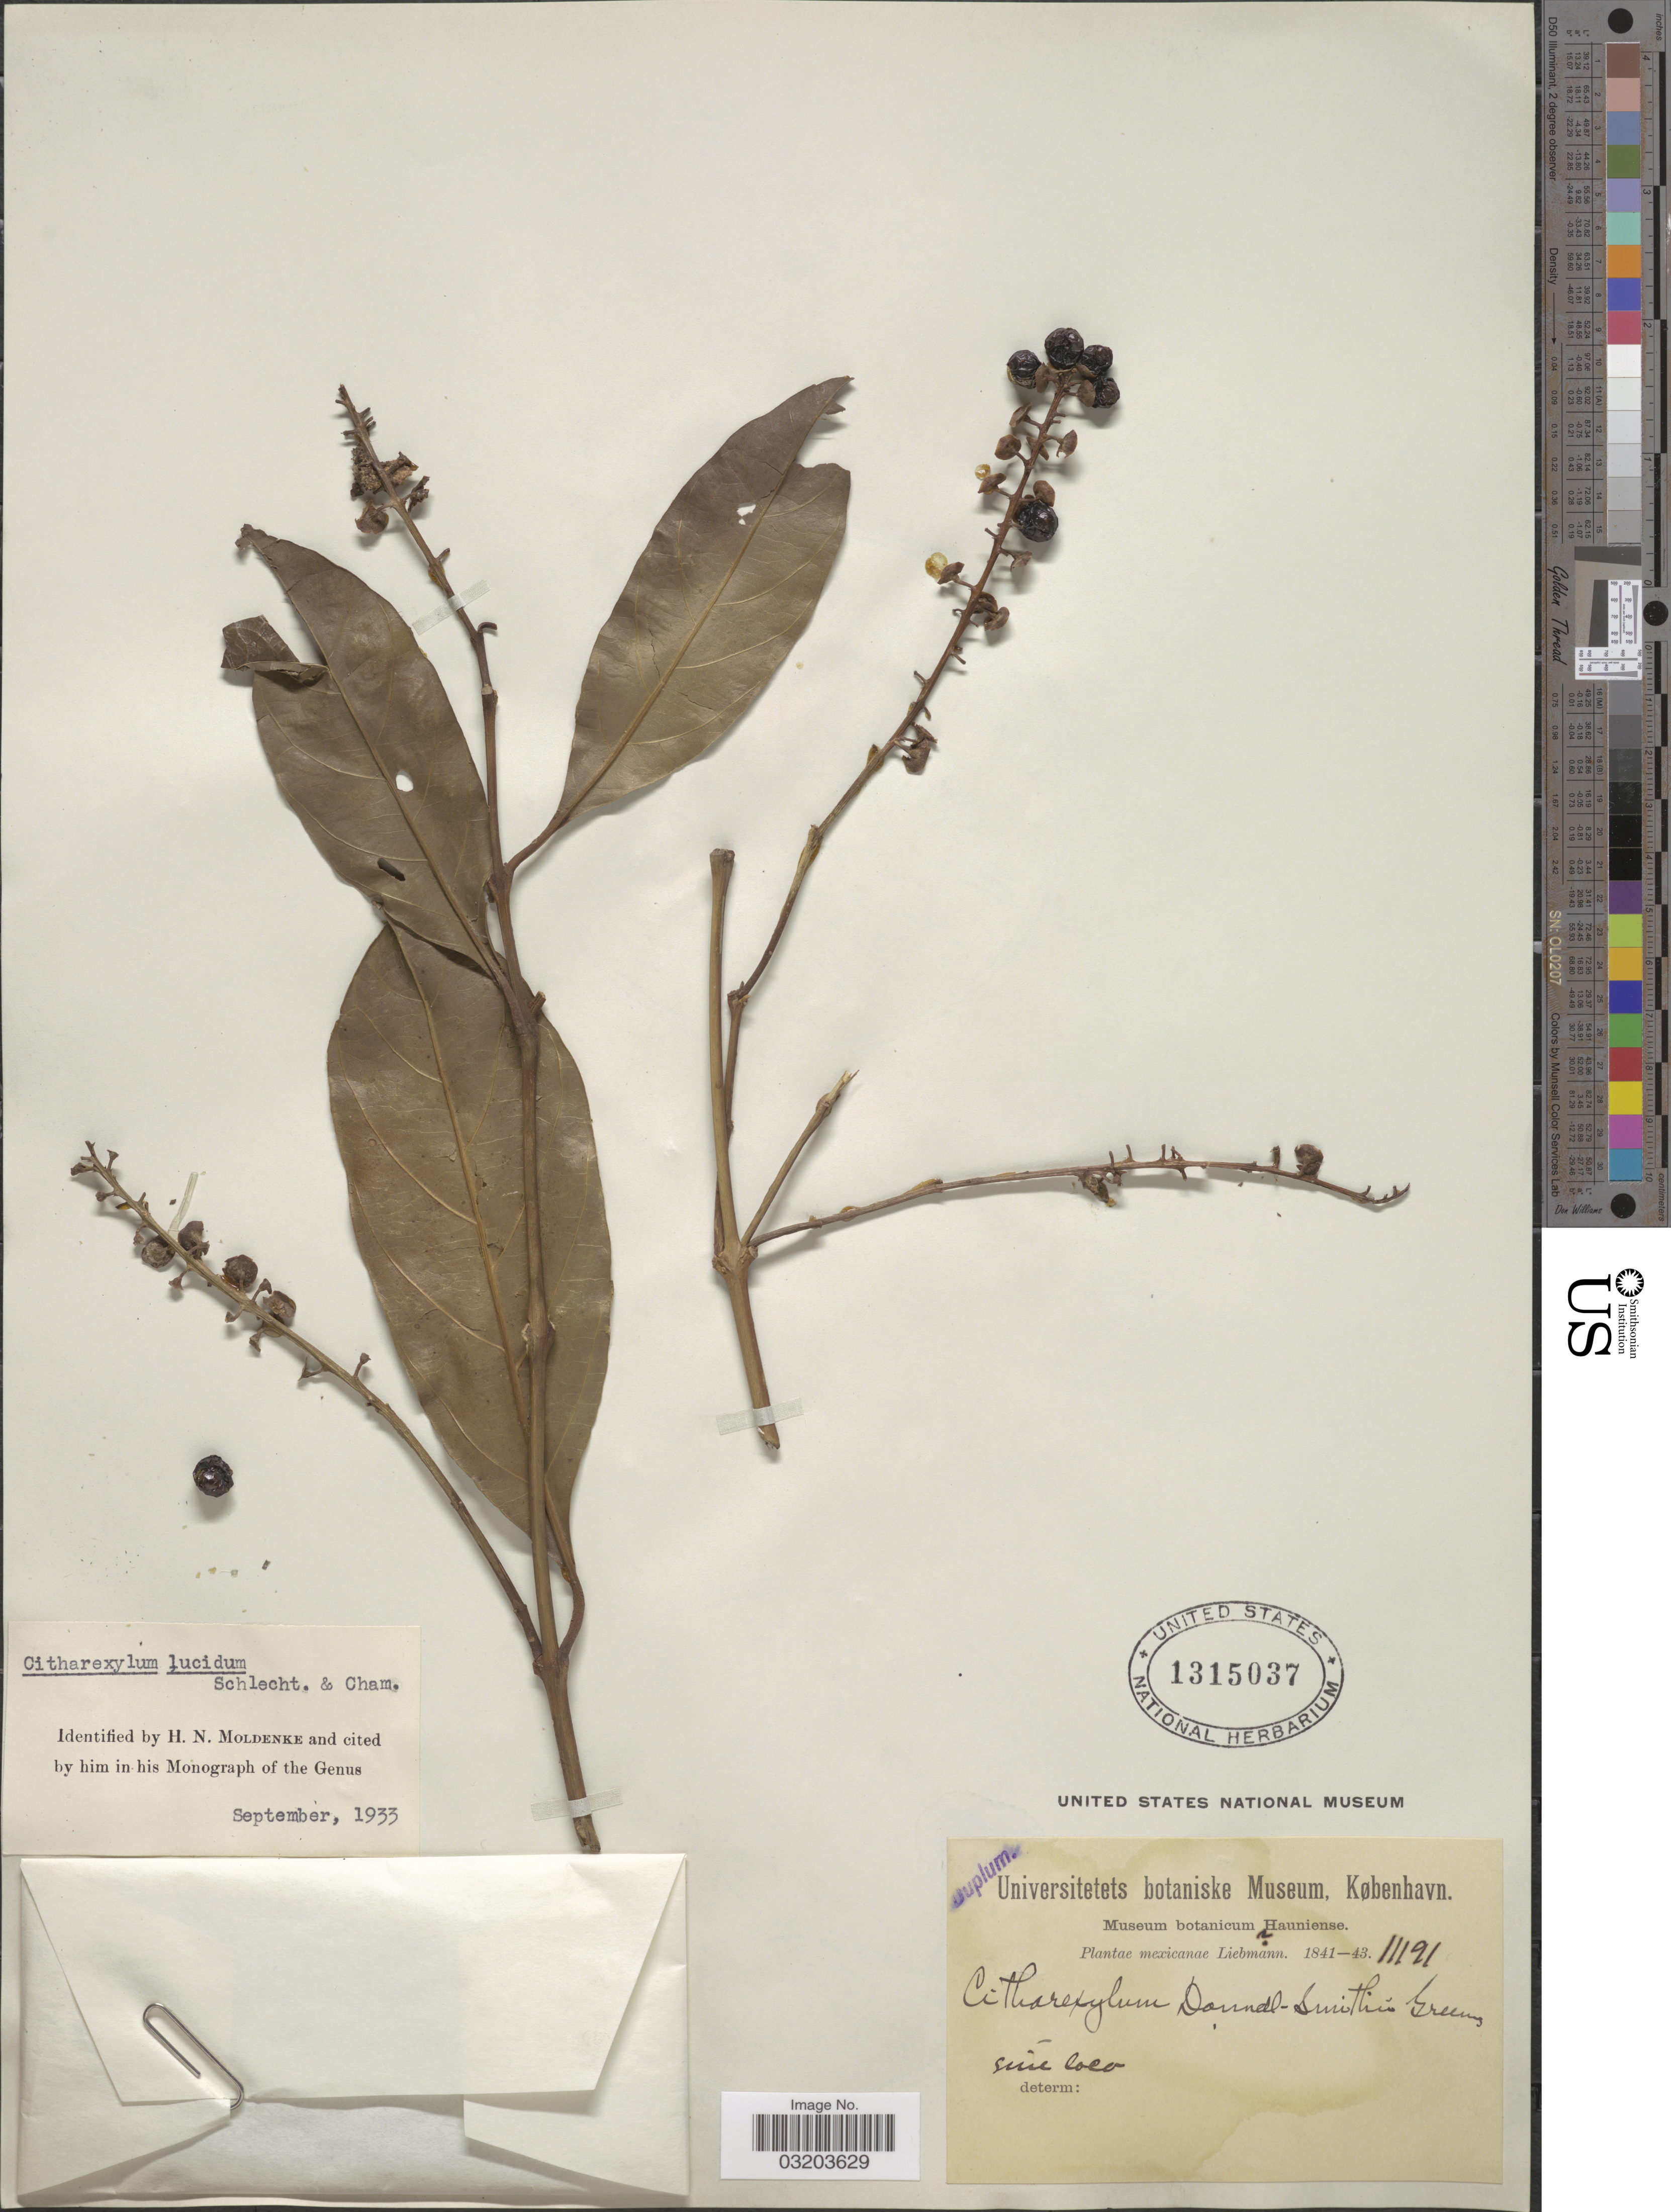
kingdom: Plantae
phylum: Tracheophyta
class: Magnoliopsida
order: Lamiales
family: Verbenaceae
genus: Citharexylum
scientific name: Citharexylum lucidum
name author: Cham. & Schltdl.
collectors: Liebmann, --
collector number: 11191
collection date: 1841/1843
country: Mexico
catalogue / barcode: US 1315037